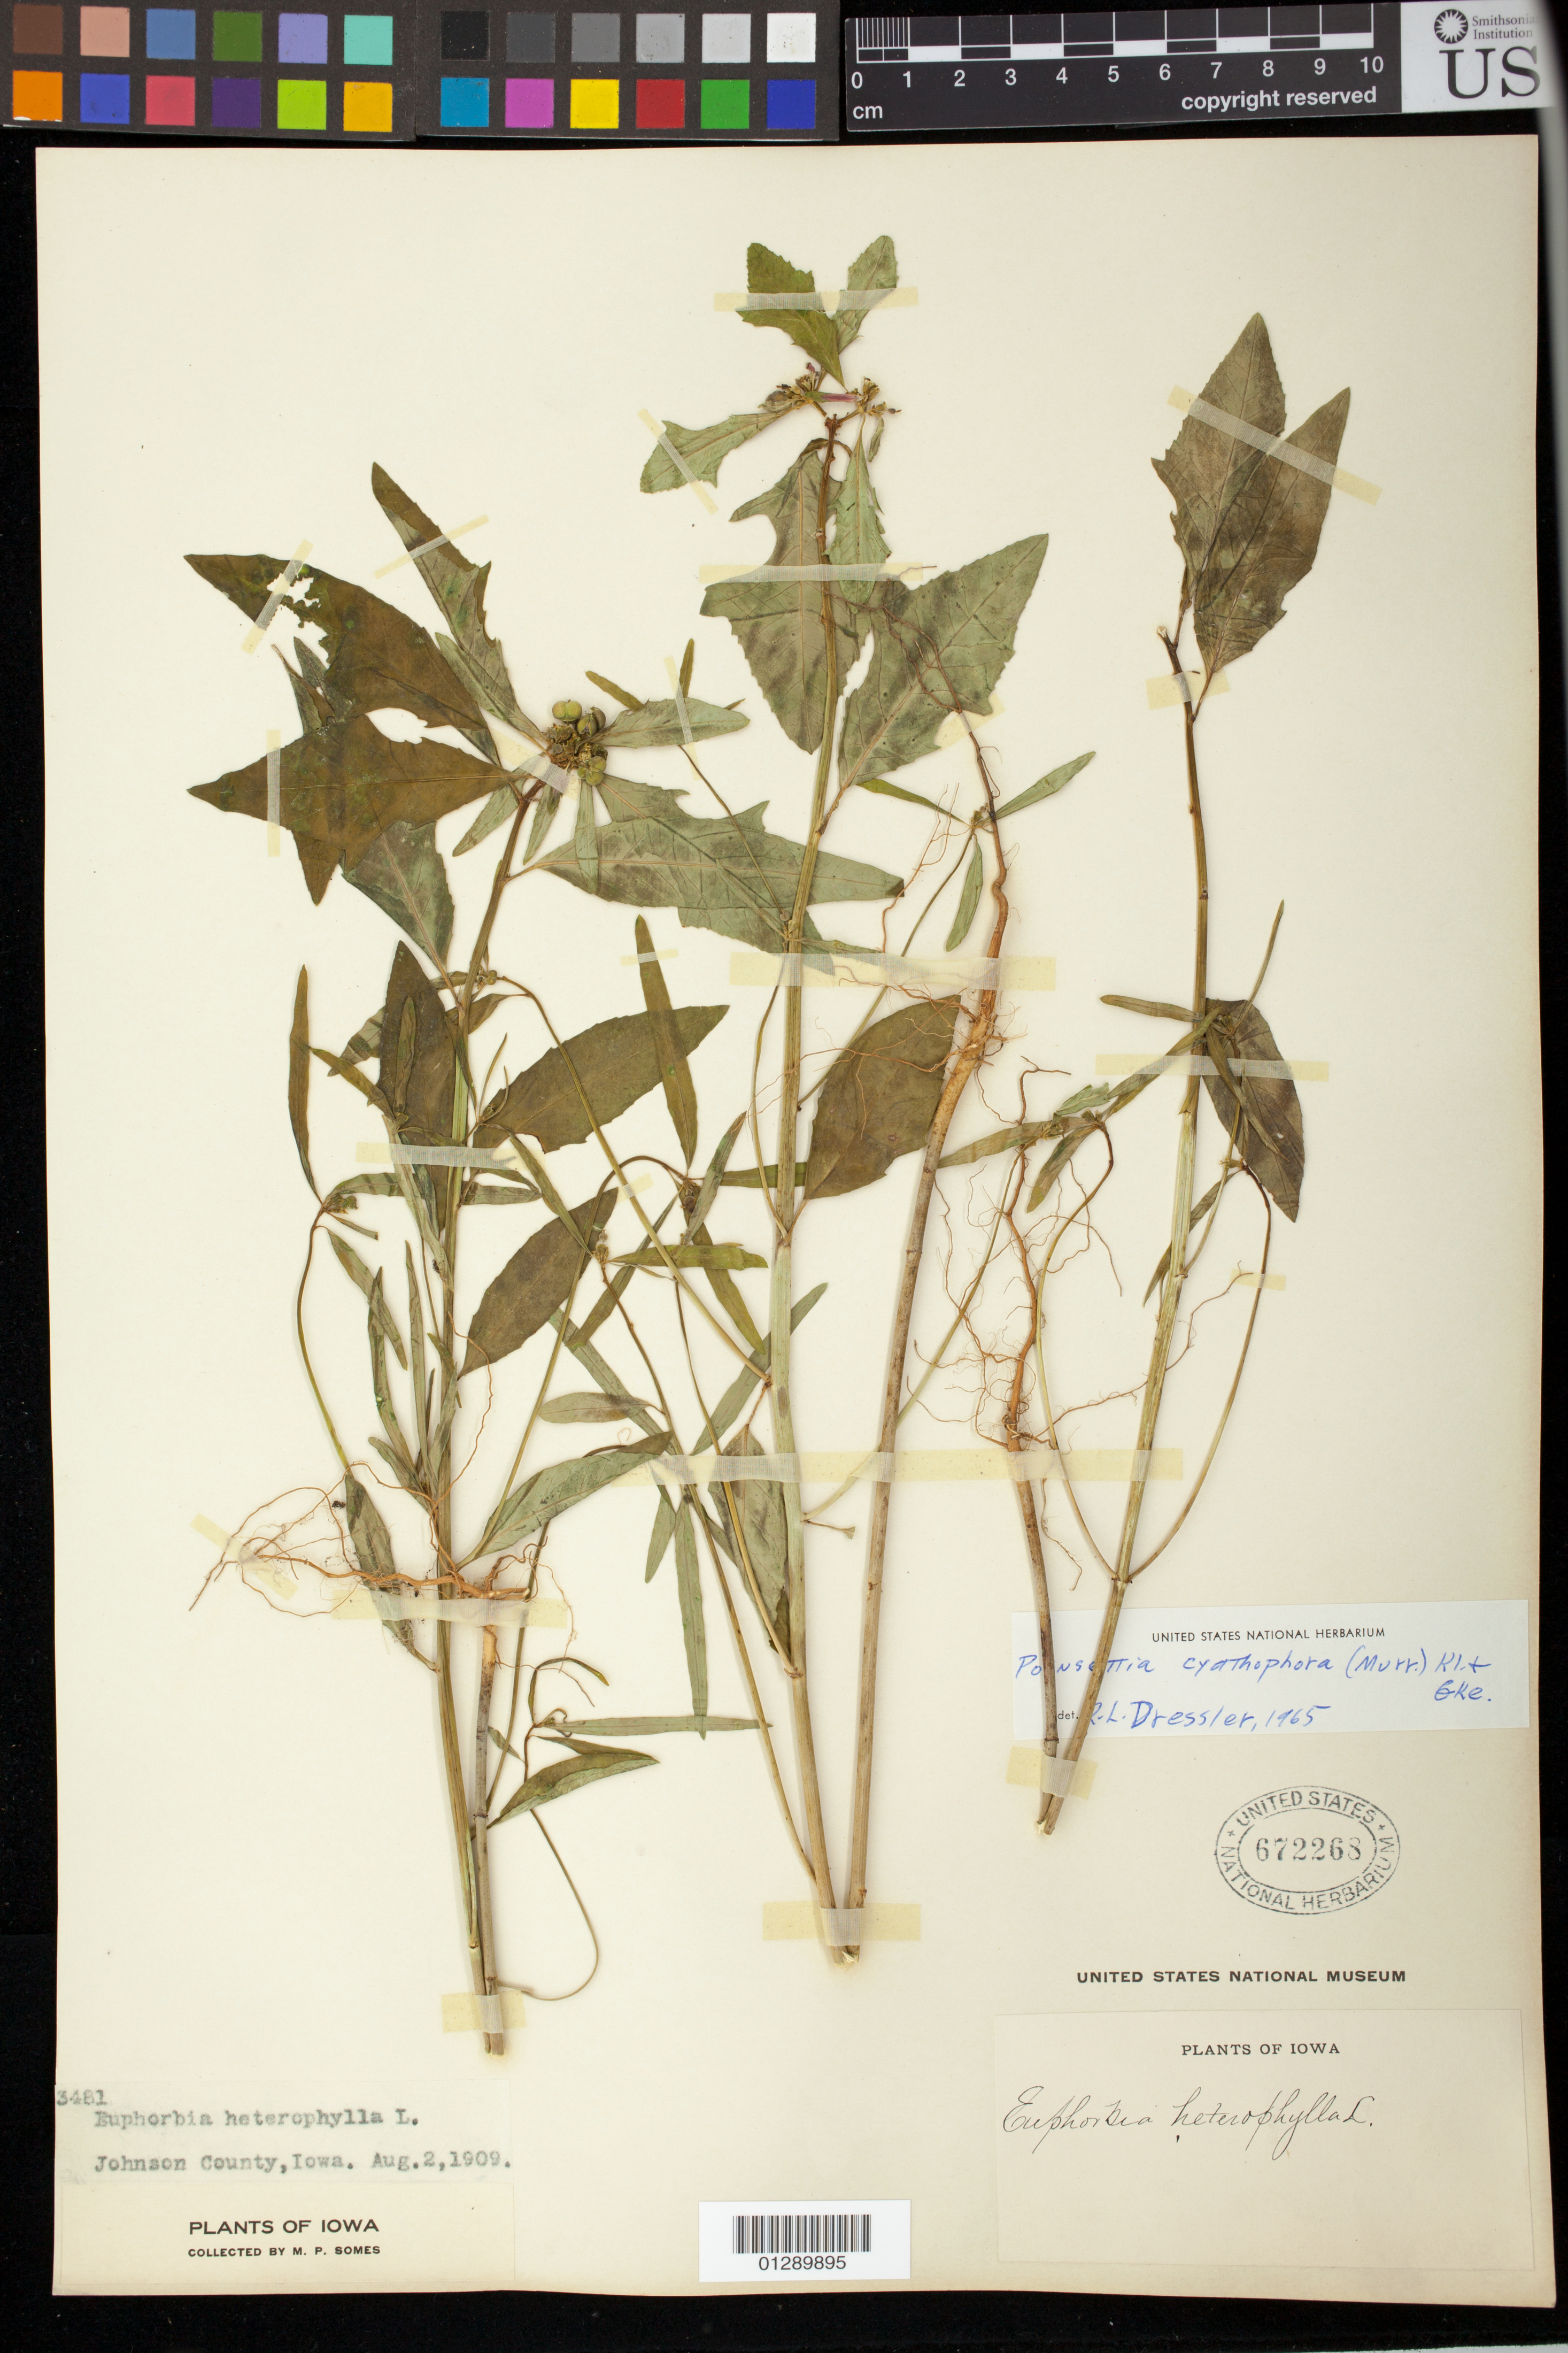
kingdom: Plantae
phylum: Tracheophyta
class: Magnoliopsida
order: Malpighiales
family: Euphorbiaceae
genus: Euphorbia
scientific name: Euphorbia heterophylla var. cyathophora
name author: (Murr.) Griseb.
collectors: M. Somes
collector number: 3481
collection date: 1909-08-02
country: United States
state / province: Iowa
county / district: Johnson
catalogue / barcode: US 672268